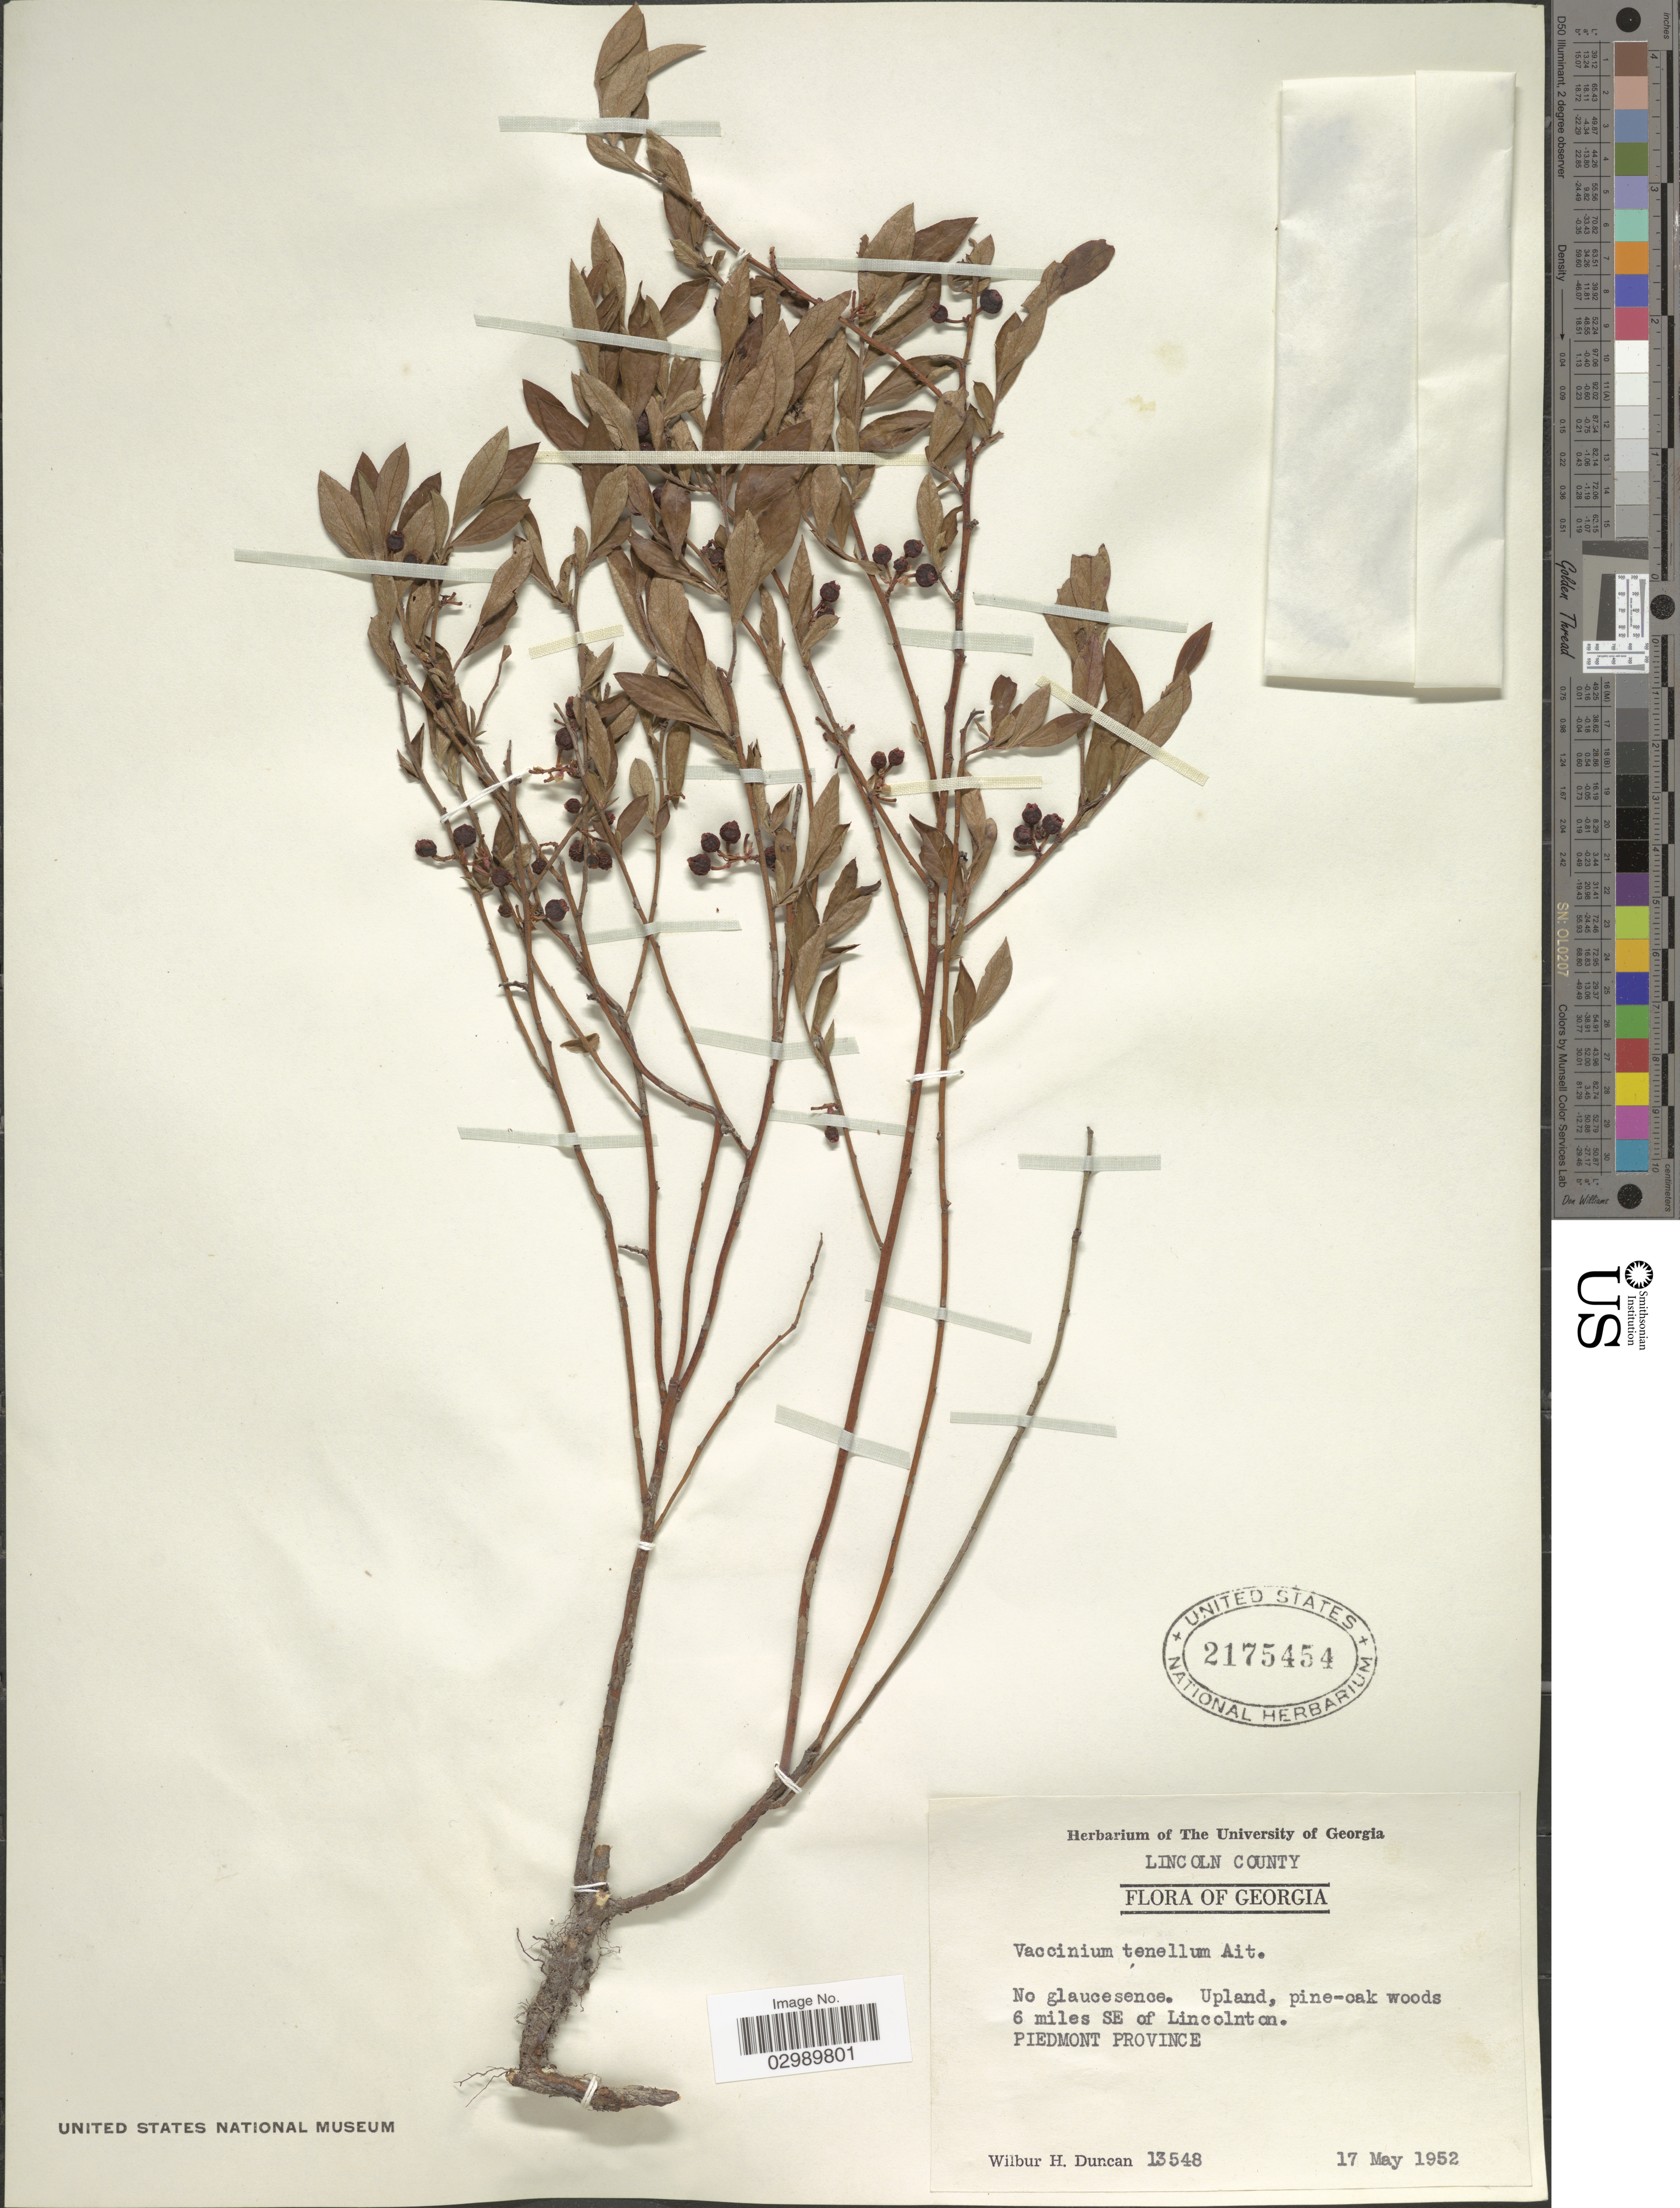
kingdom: Plantae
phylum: Tracheophyta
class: Magnoliopsida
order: Ericales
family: Ericaceae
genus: Vaccinium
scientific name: Vaccinium tenellum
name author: Aiton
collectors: W. H. Duncan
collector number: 13548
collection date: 1952-05-17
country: United States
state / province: Georgia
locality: Lincoln County. 6 miles SE of Lincolnton. Piedmont Province.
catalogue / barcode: US 2175454